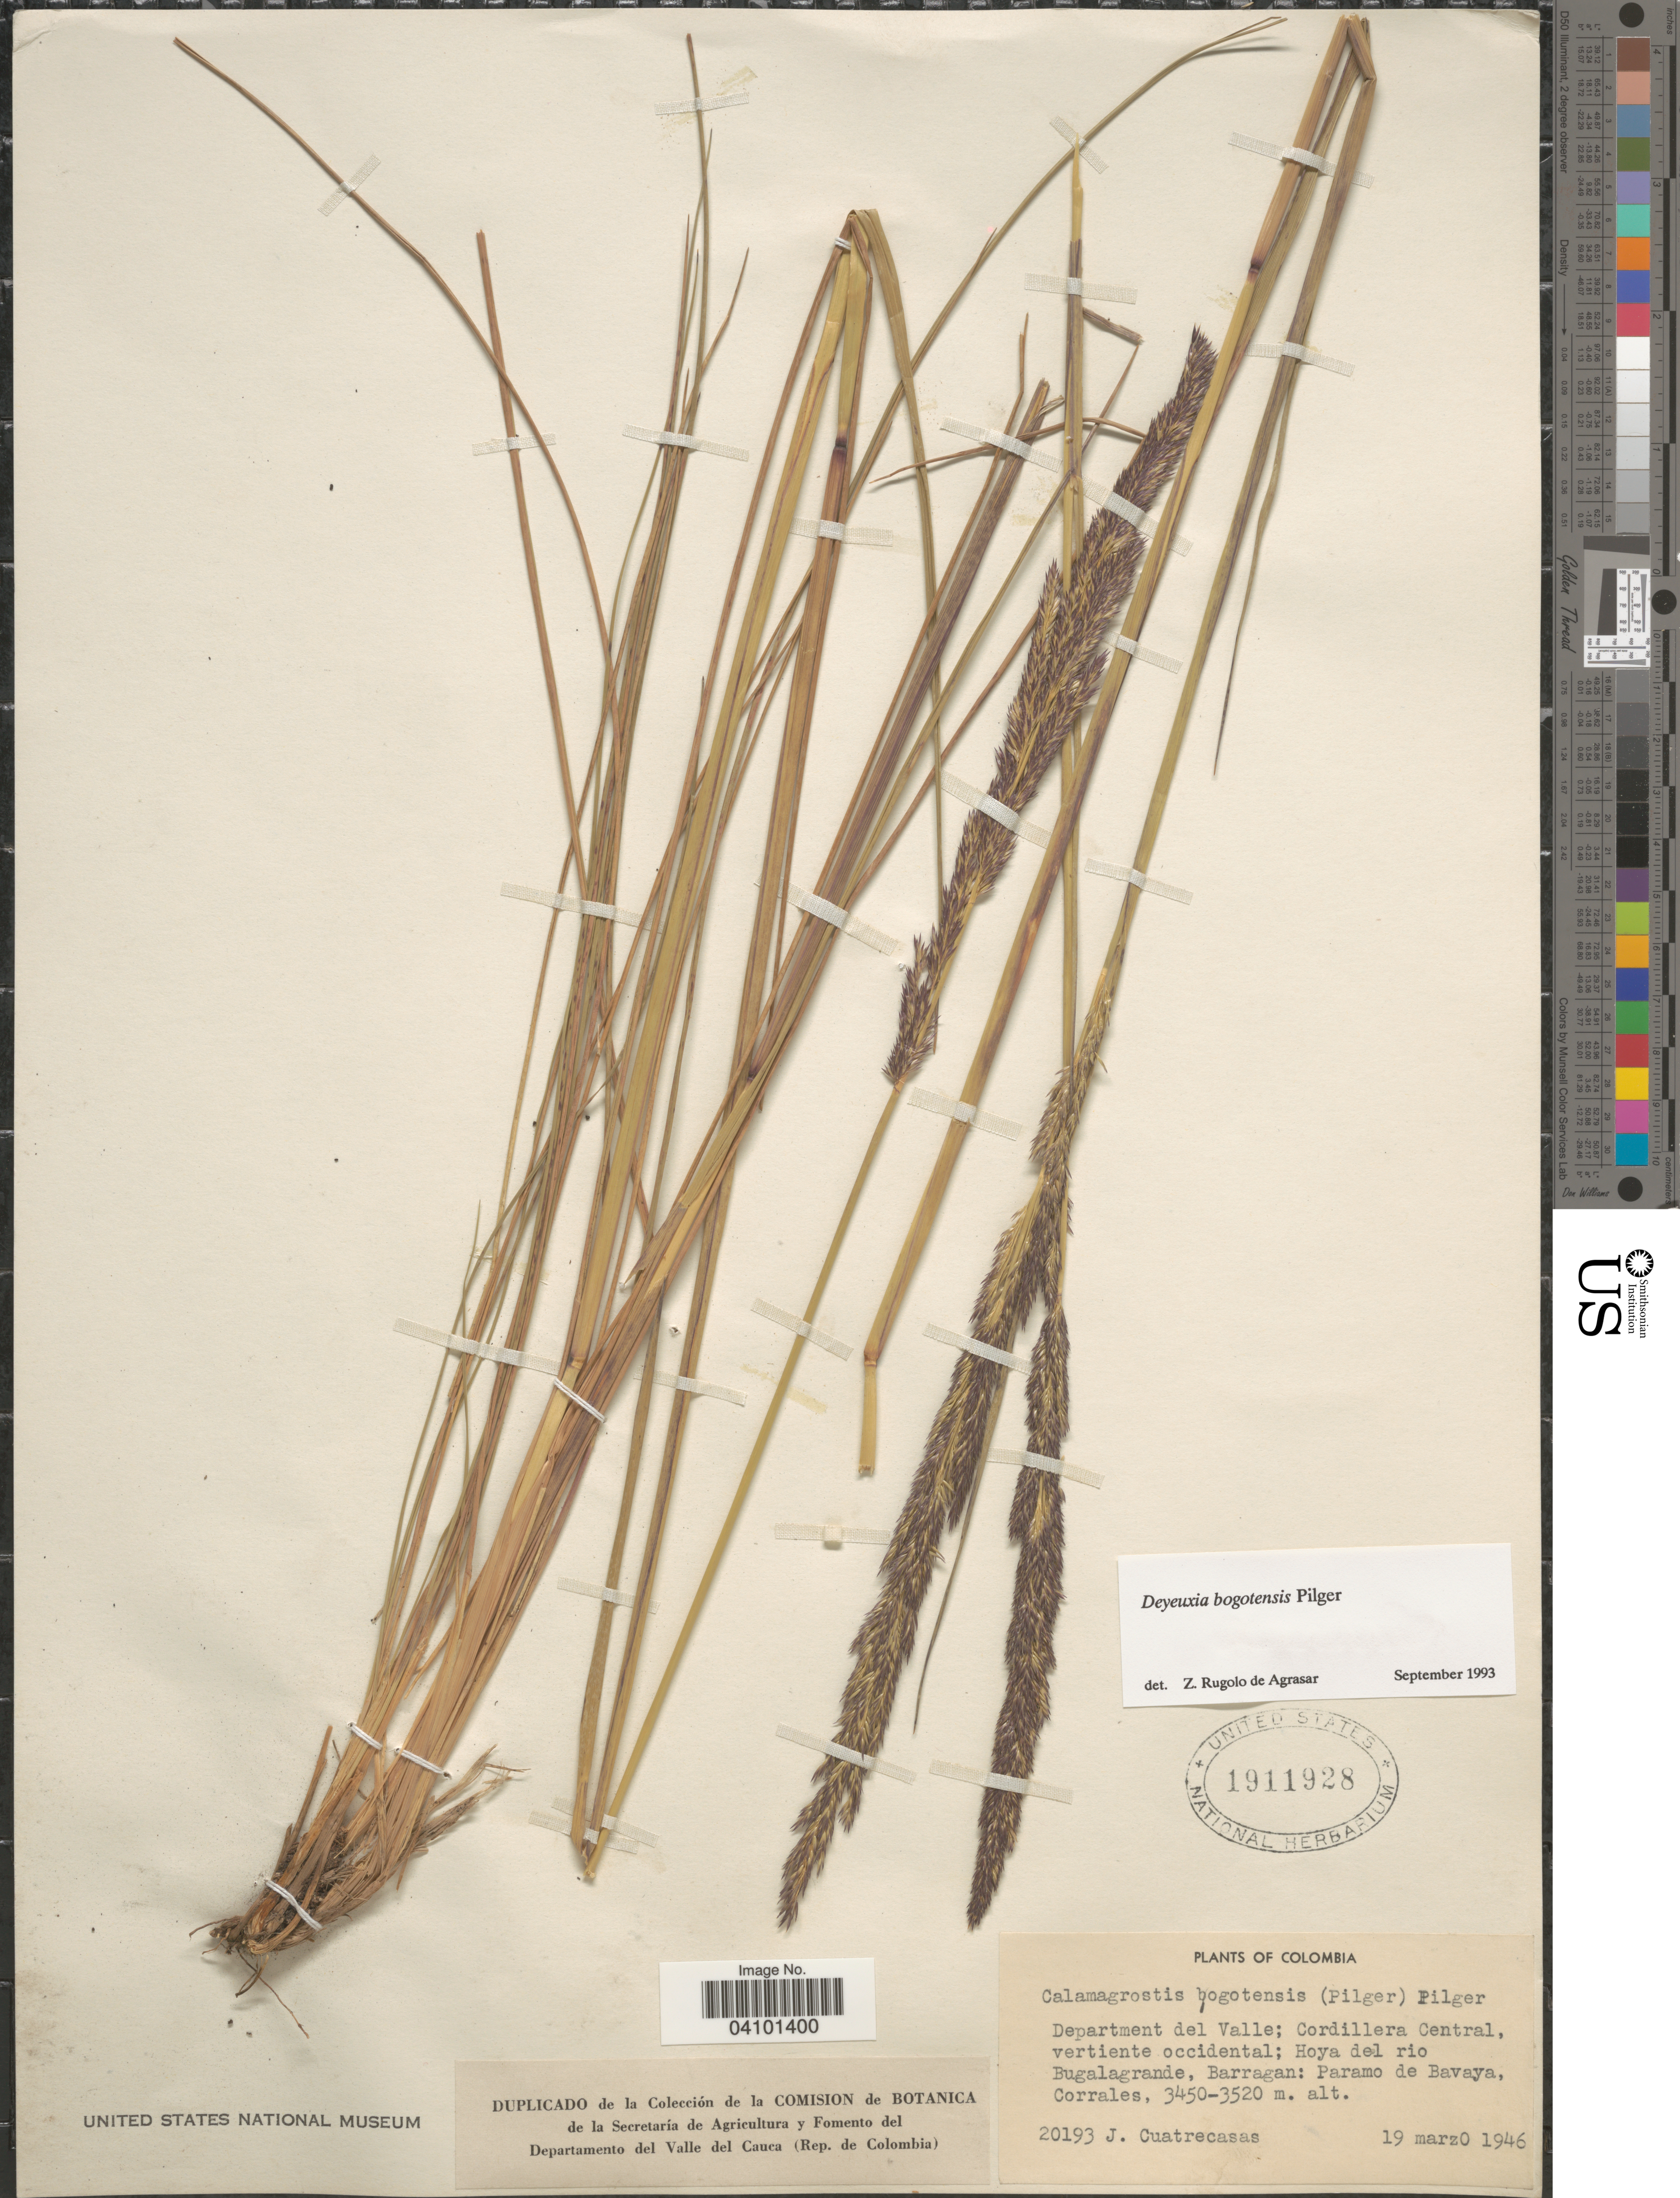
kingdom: Plantae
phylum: Tracheophyta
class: Liliopsida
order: Poales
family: Poaceae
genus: Calamagrostis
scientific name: Calamagrostis bogotensis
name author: (Pilg.) Pilg.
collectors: J. Cuatrecasas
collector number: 20193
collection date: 1946-03-19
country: Colombia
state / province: Valle del Cauca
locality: Department del Valle; Cordillera Central, vertiente occidental; Hoya del rio Bugalagrande, Barragan: Paramo de Bavaya, Corrales.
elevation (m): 3450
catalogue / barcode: US 1911928